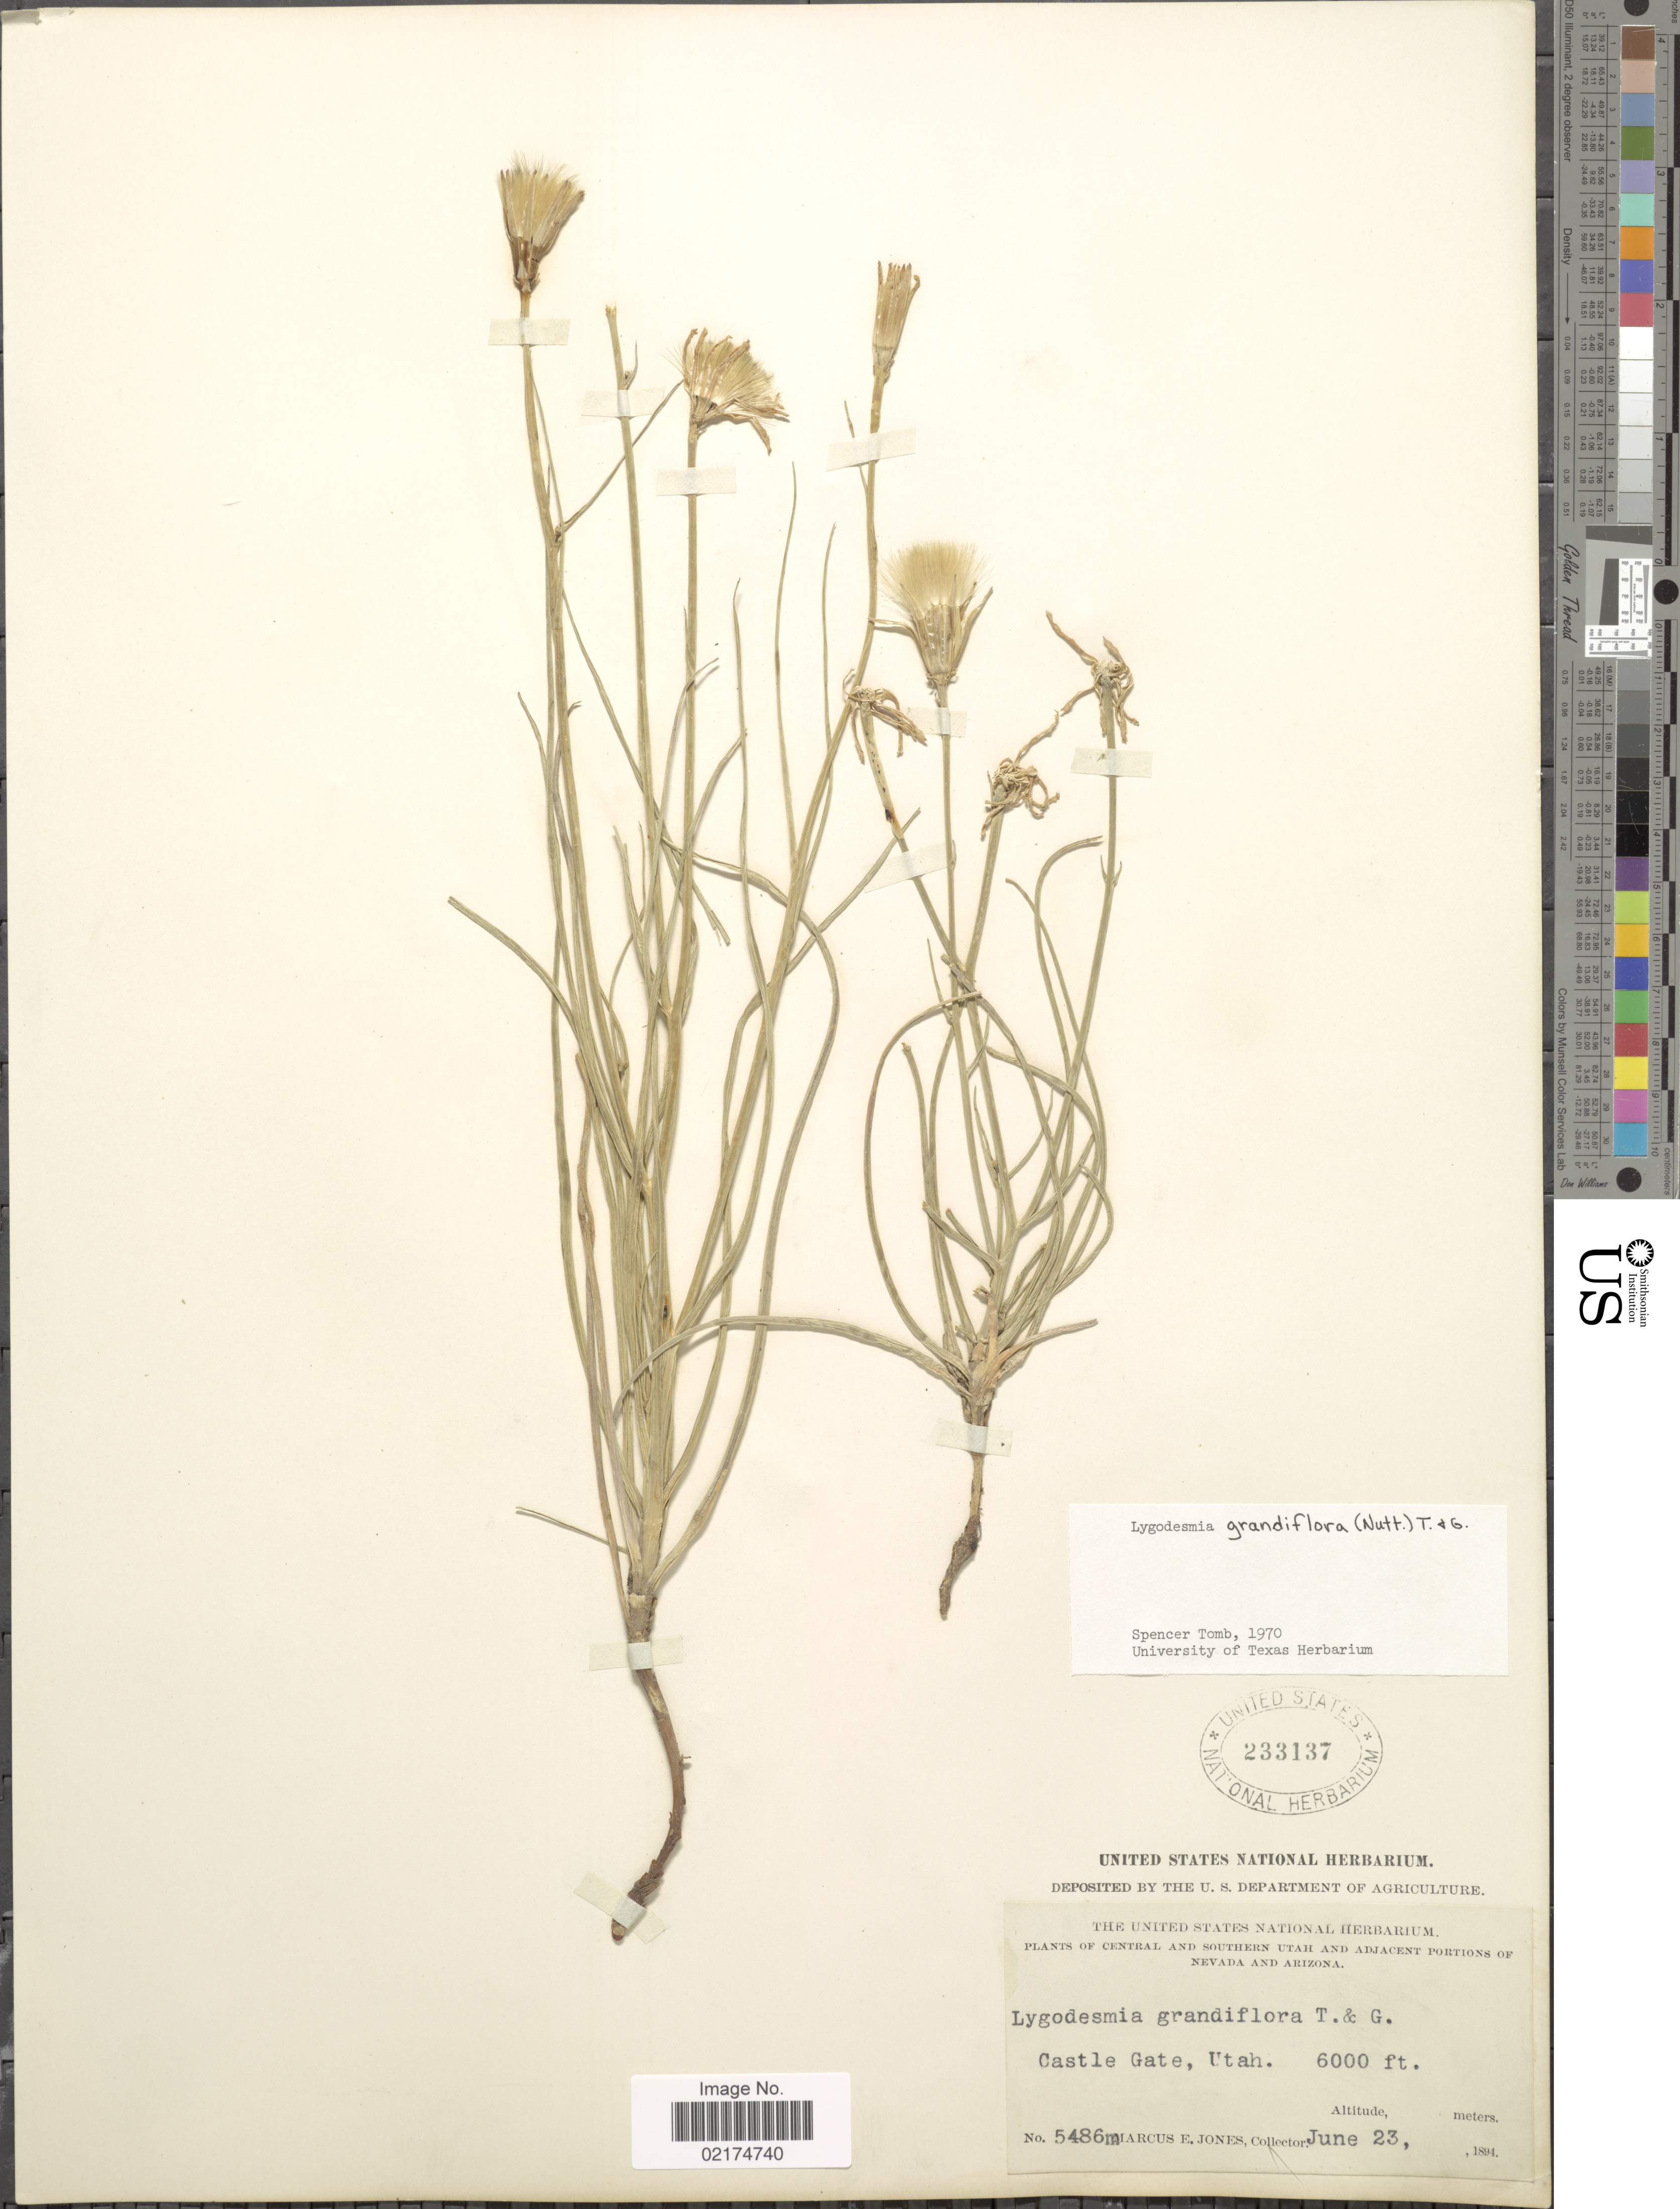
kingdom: Plantae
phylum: Tracheophyta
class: Magnoliopsida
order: Asterales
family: Asteraceae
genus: Lygodesmia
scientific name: Lygodesmia grandiflora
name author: Torr. & A. Gray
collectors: M. E. Jones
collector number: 5486M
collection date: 1894-06-23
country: United States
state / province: Utah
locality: Central and Southern Utah and Adjacent Portions of Nevada and Arizona, Castle Gate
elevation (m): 1829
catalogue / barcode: US 233137